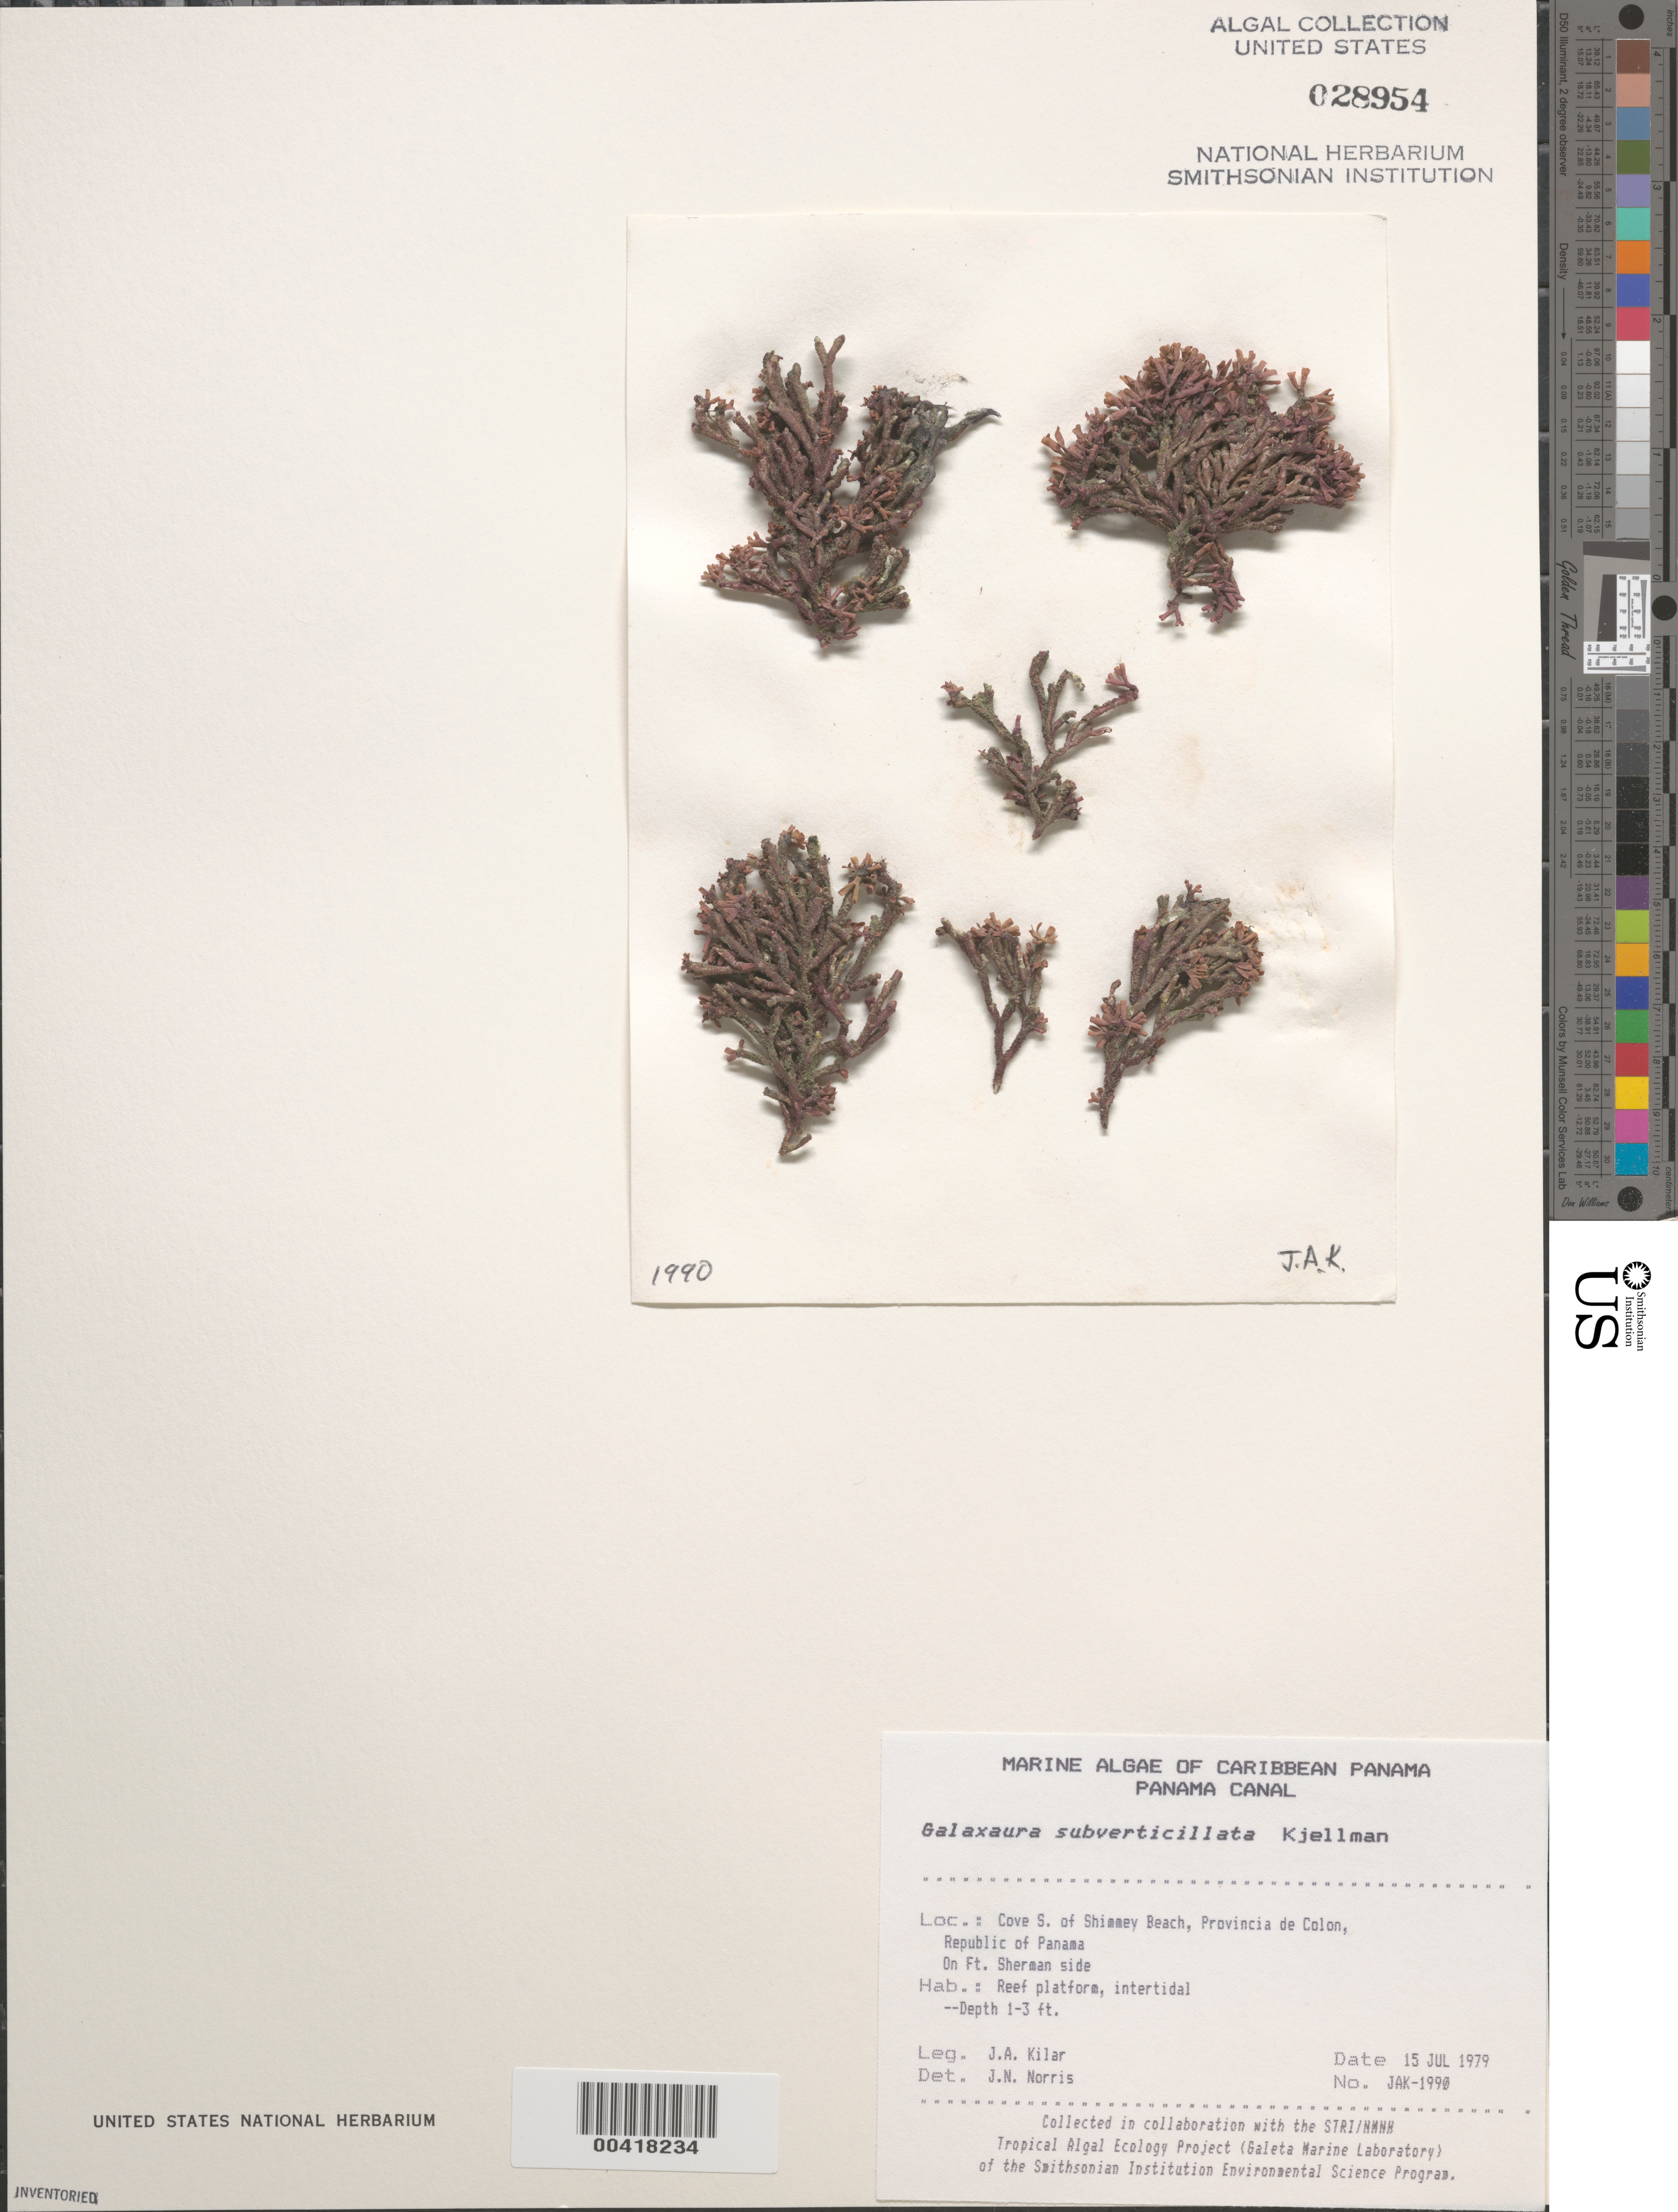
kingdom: Plantae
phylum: Rhodophyta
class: Florideophyceae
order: Nemaliales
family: Galaxauraceae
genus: Galaxaura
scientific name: Galaxaura rugosa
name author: (Ellis & Sol.) J.V.Lamouroux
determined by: Algae name updating Project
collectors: J. A. Kilar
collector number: JAK-1990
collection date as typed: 15 Jul 1979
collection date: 1979-07-15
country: Panama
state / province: Colón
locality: Cove south of Shimmey Beach, Fort Sherman side, Panama Canal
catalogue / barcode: US 28954